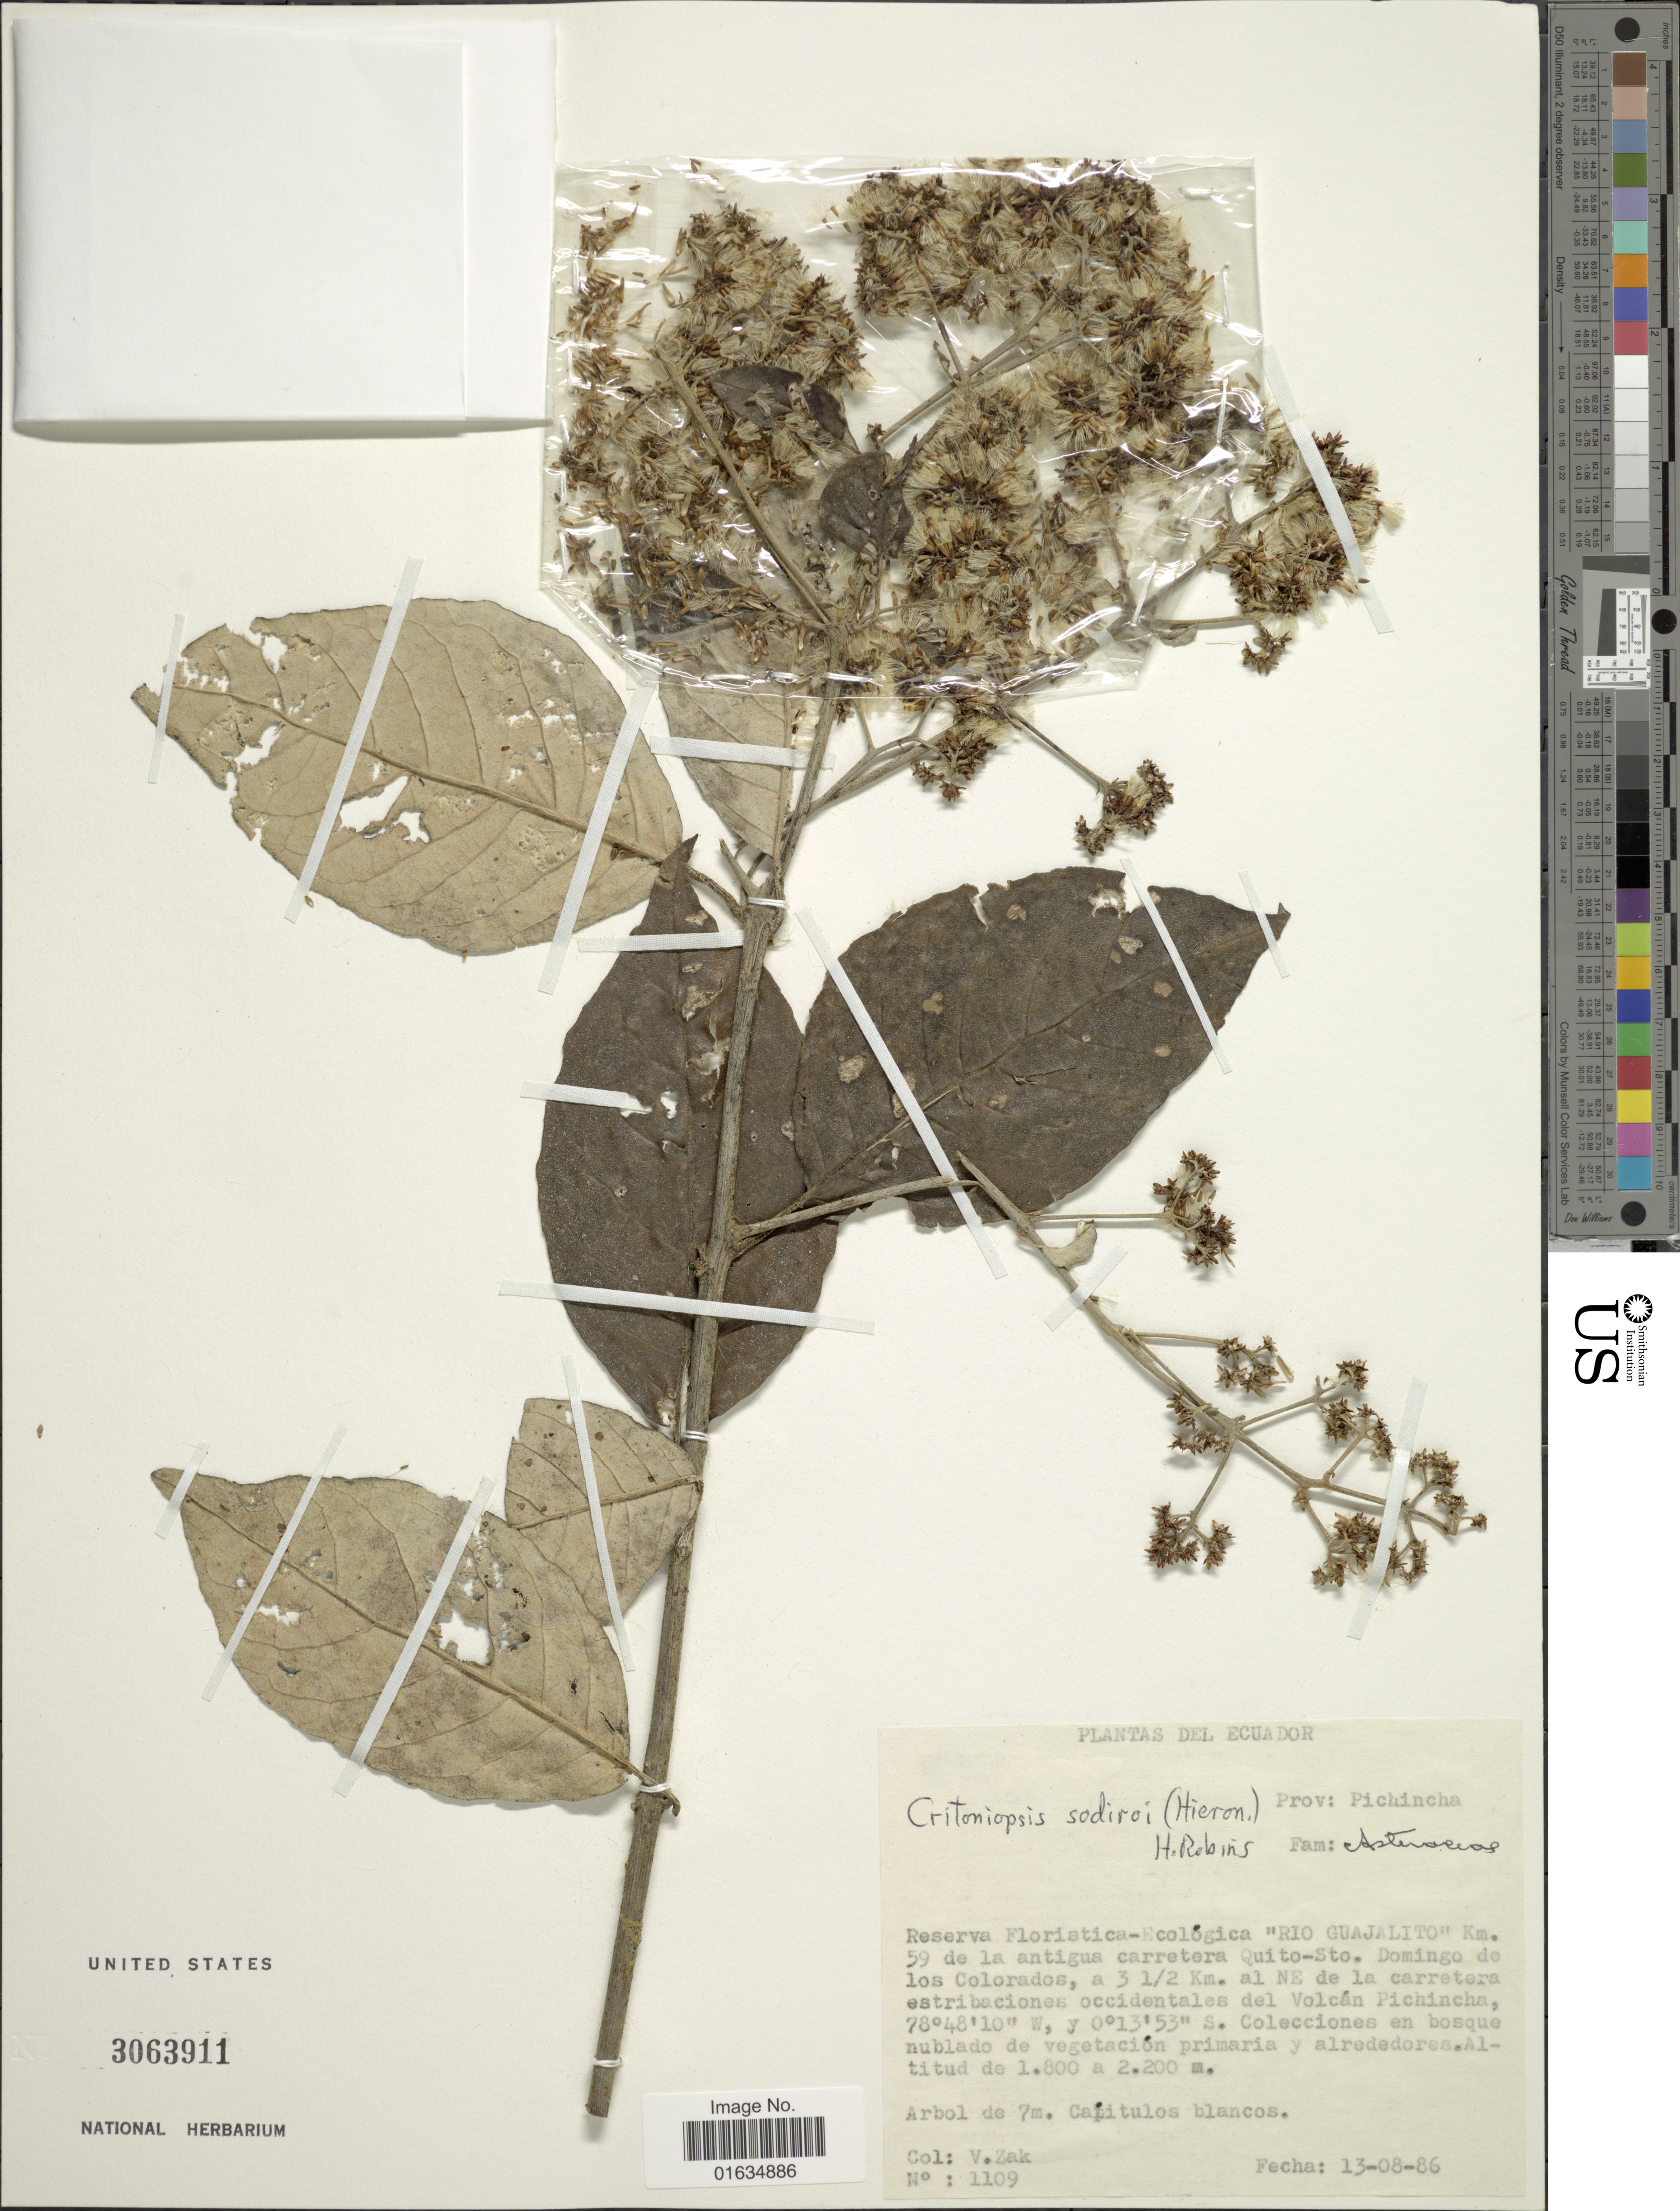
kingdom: Plantae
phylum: Tracheophyta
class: Magnoliopsida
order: Asterales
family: Asteraceae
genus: Critoniopsis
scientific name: Critoniopsis sodiroi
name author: (Hieron. ex Sodiro) H. Rob.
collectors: V. Zak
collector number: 1109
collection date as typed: Transcribed d/m/y: 13/8/86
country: Ecuador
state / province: Pichincha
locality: Prov. Pichincha, Reserva Floristica-Ecologica Rio Guajalito, Km 59 de la antigua carretera Quito-Sto. Domingo de los Colorados, a 3 1/2 km al NE de la carretera, Volcan Pichincha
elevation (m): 1800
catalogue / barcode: US 3063911